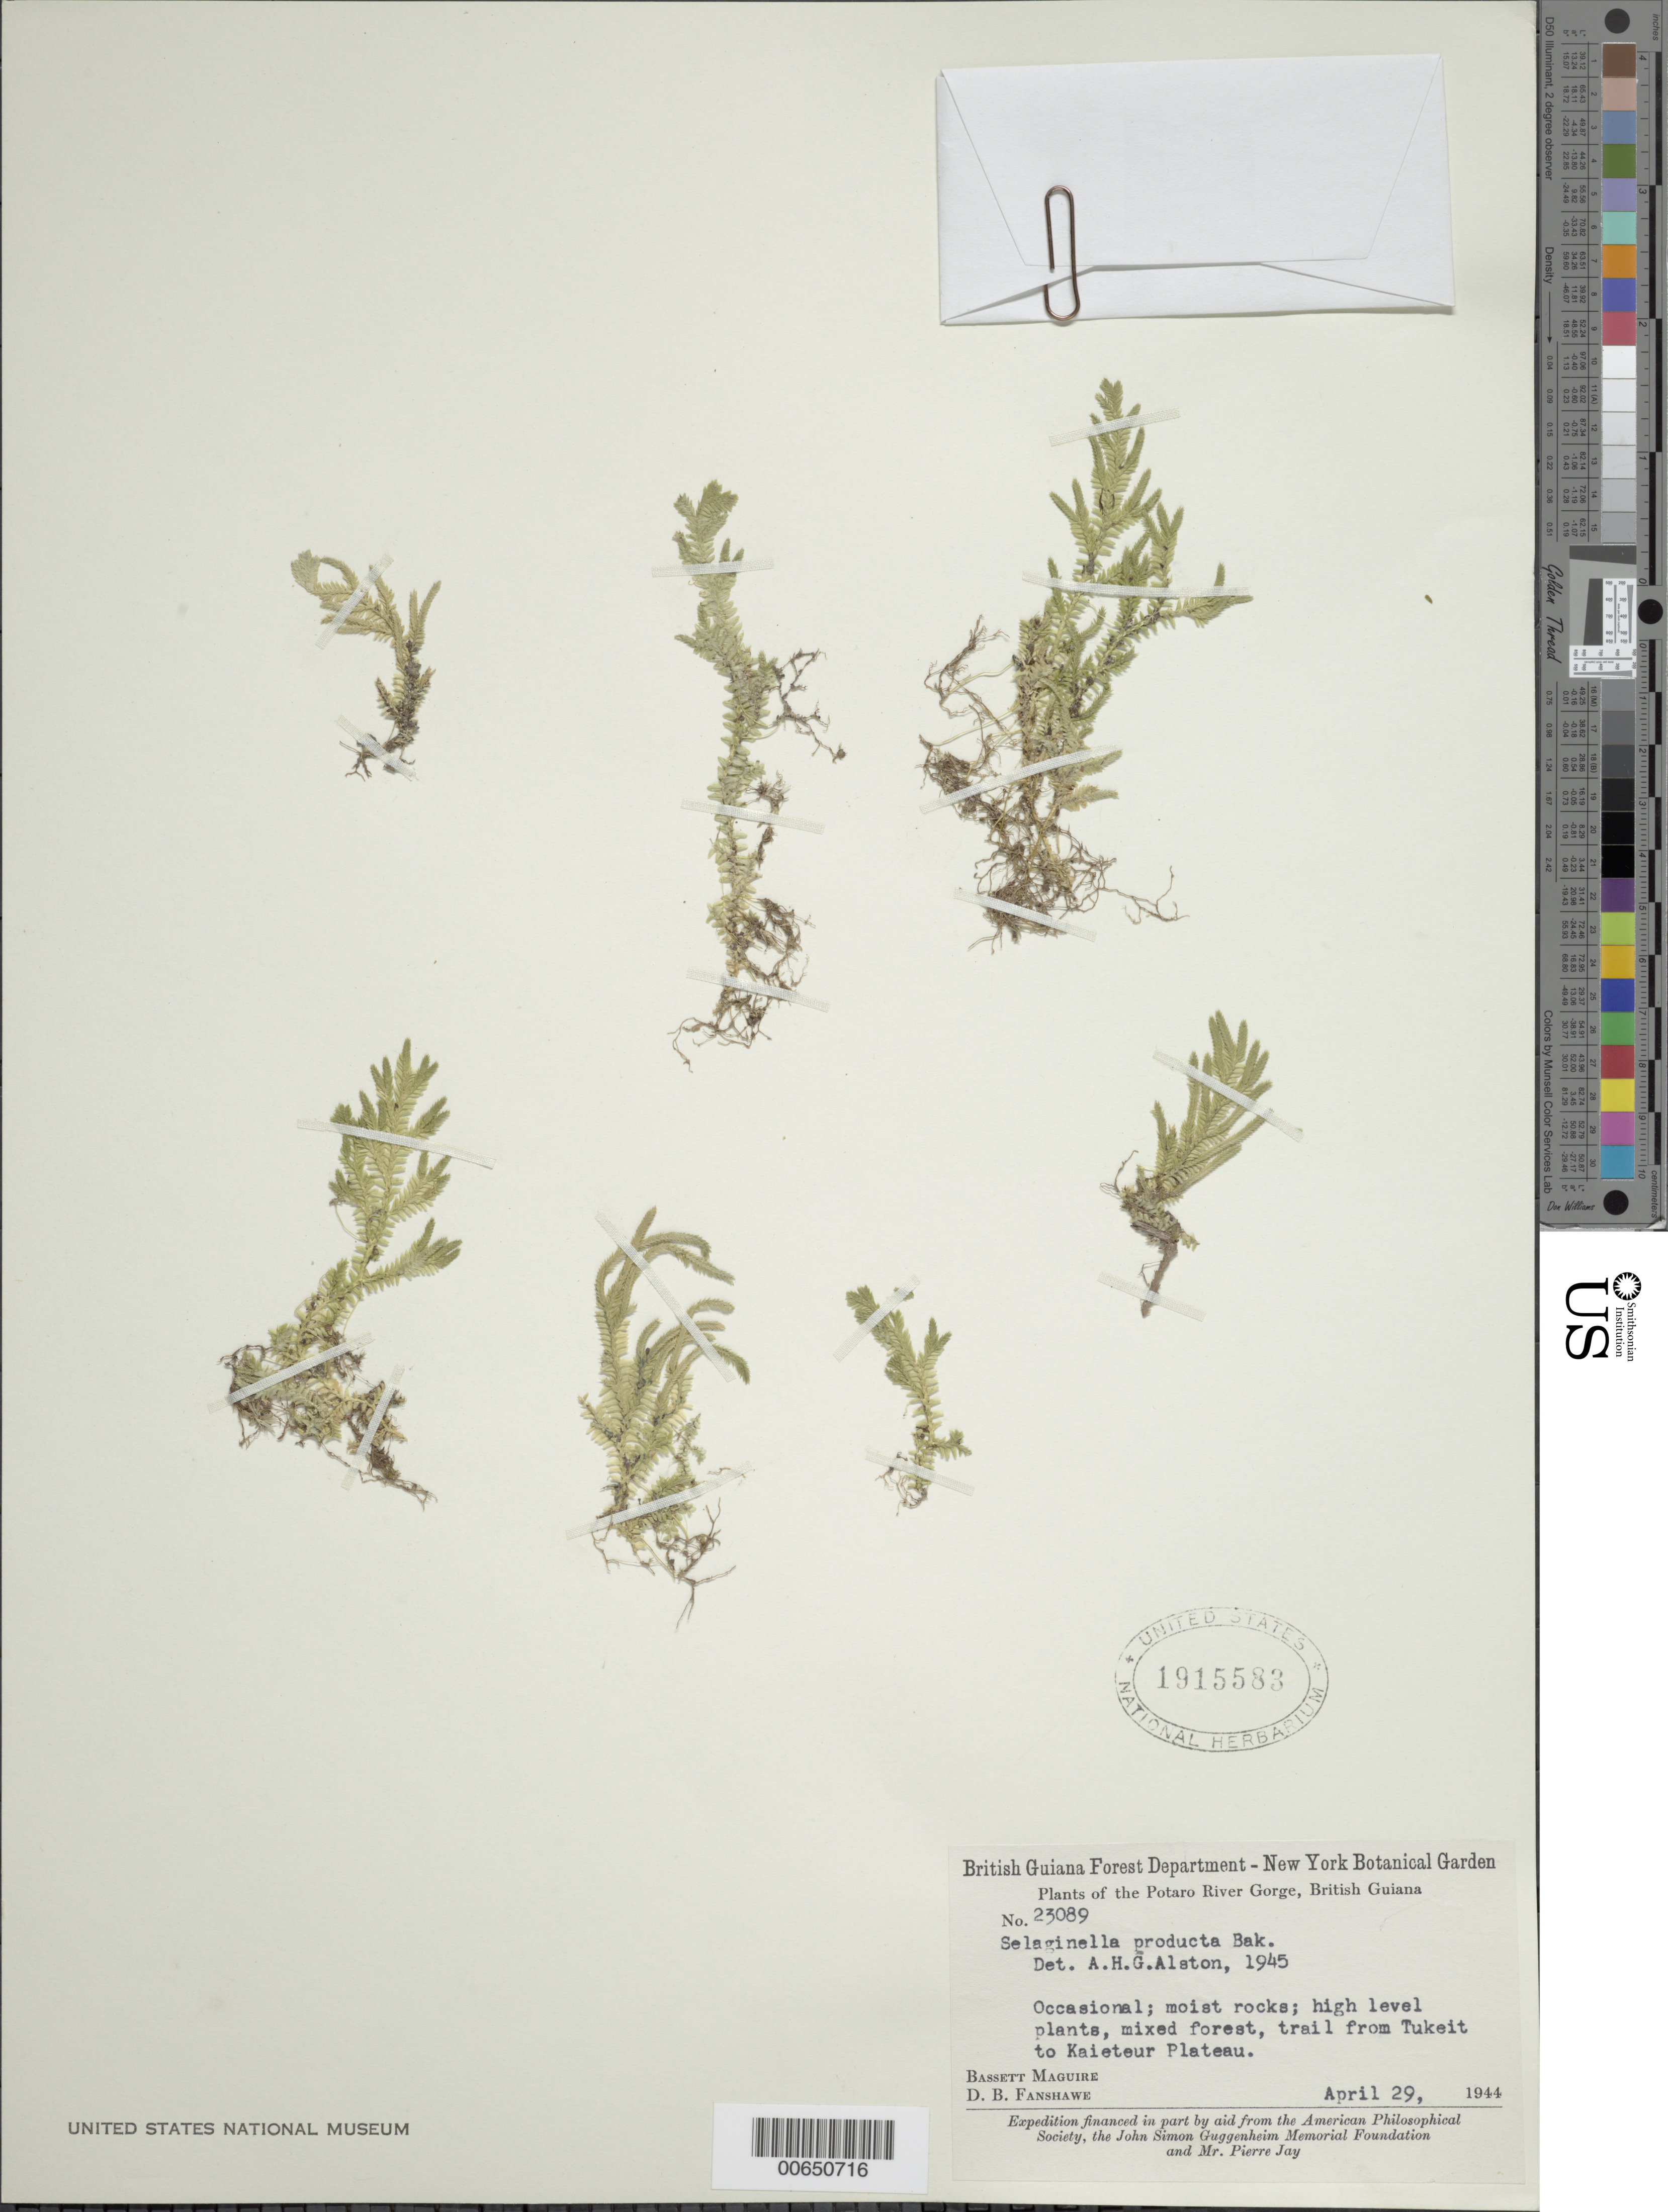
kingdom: Plantae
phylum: Tracheophyta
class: Lycopodiopsida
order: Selaginellales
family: Selaginellaceae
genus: Selaginella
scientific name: Selaginella producta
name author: Baker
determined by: Alston, A. H. G.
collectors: B. Maguire & D. B. Fanshawe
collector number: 23089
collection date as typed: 29-Apr-44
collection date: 1944-04-29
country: Guyana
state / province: Potaro-Siparuni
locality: Potaro River Gorge, trail from Tukeit to Kaiatuk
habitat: Moist rocks; mixed forest; high level forest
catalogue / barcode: US 1915583